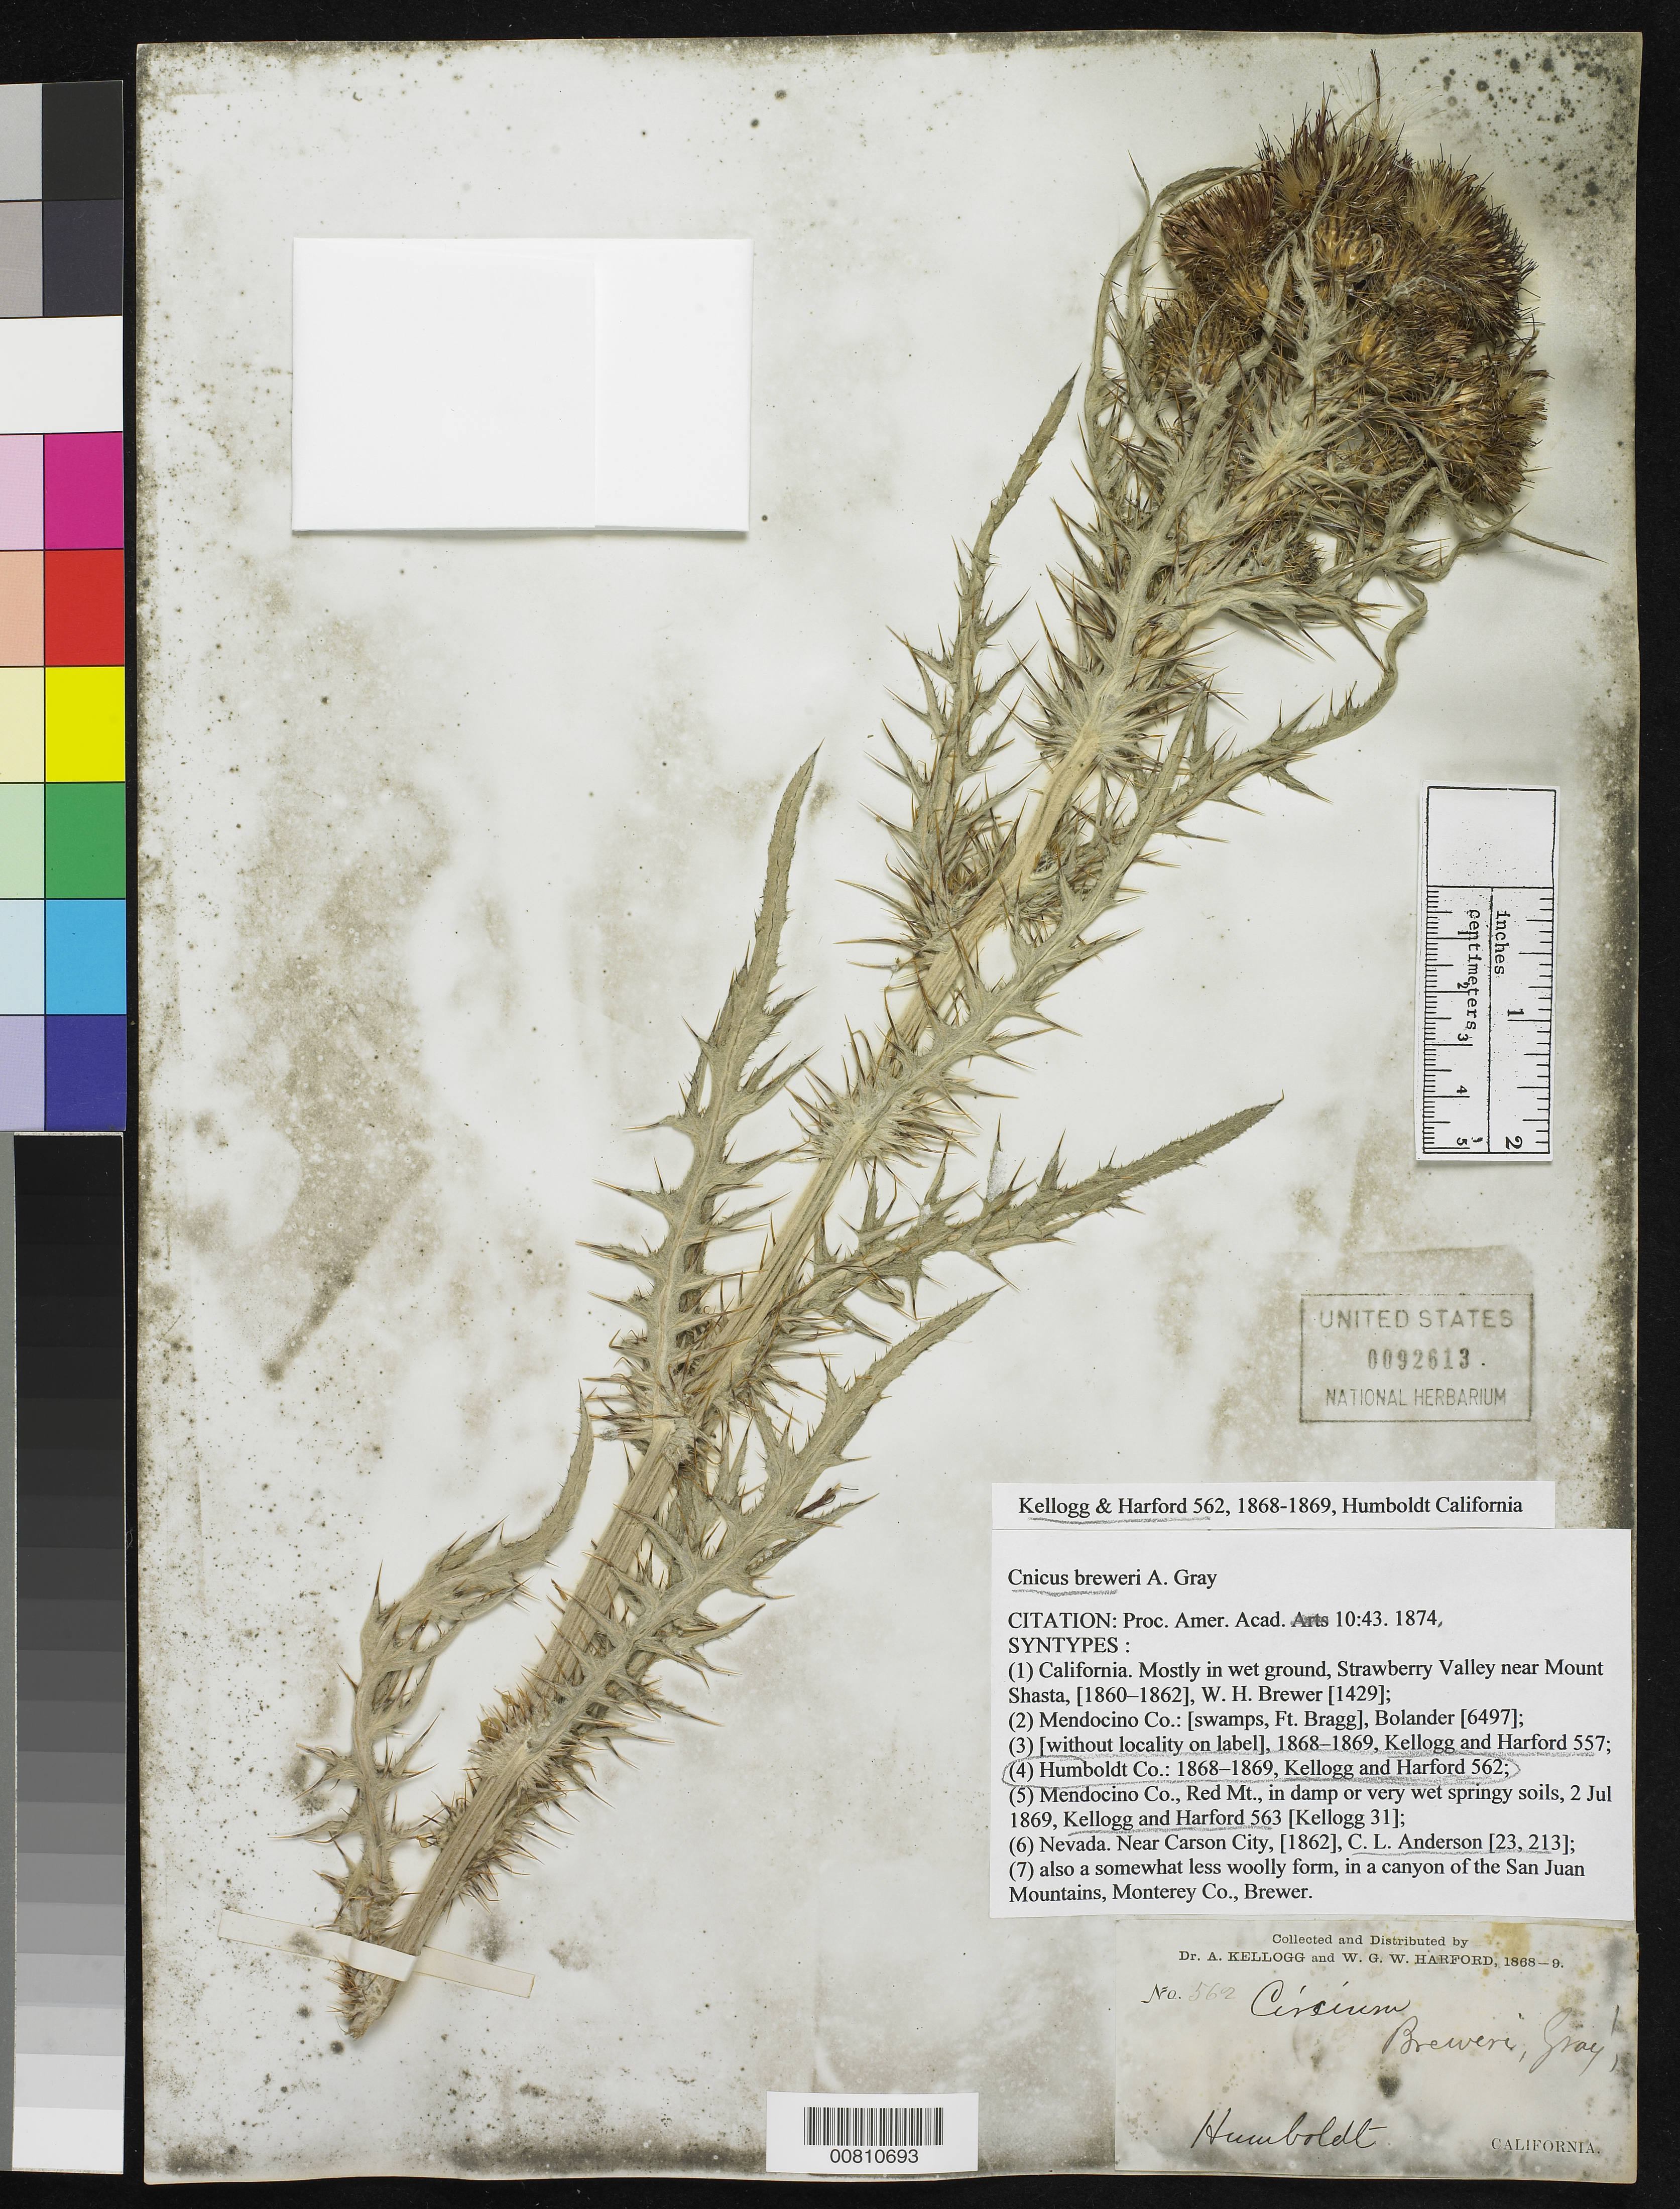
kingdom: Plantae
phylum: Tracheophyta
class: Magnoliopsida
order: Asterales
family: Asteraceae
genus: Cnicus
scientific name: Cnicus breweri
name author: A. Gray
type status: Isosyntype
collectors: A. Kellogg & W. G. W. Harford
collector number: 562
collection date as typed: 1868 to 1869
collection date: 1868/1869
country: United States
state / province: California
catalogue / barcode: US 92613